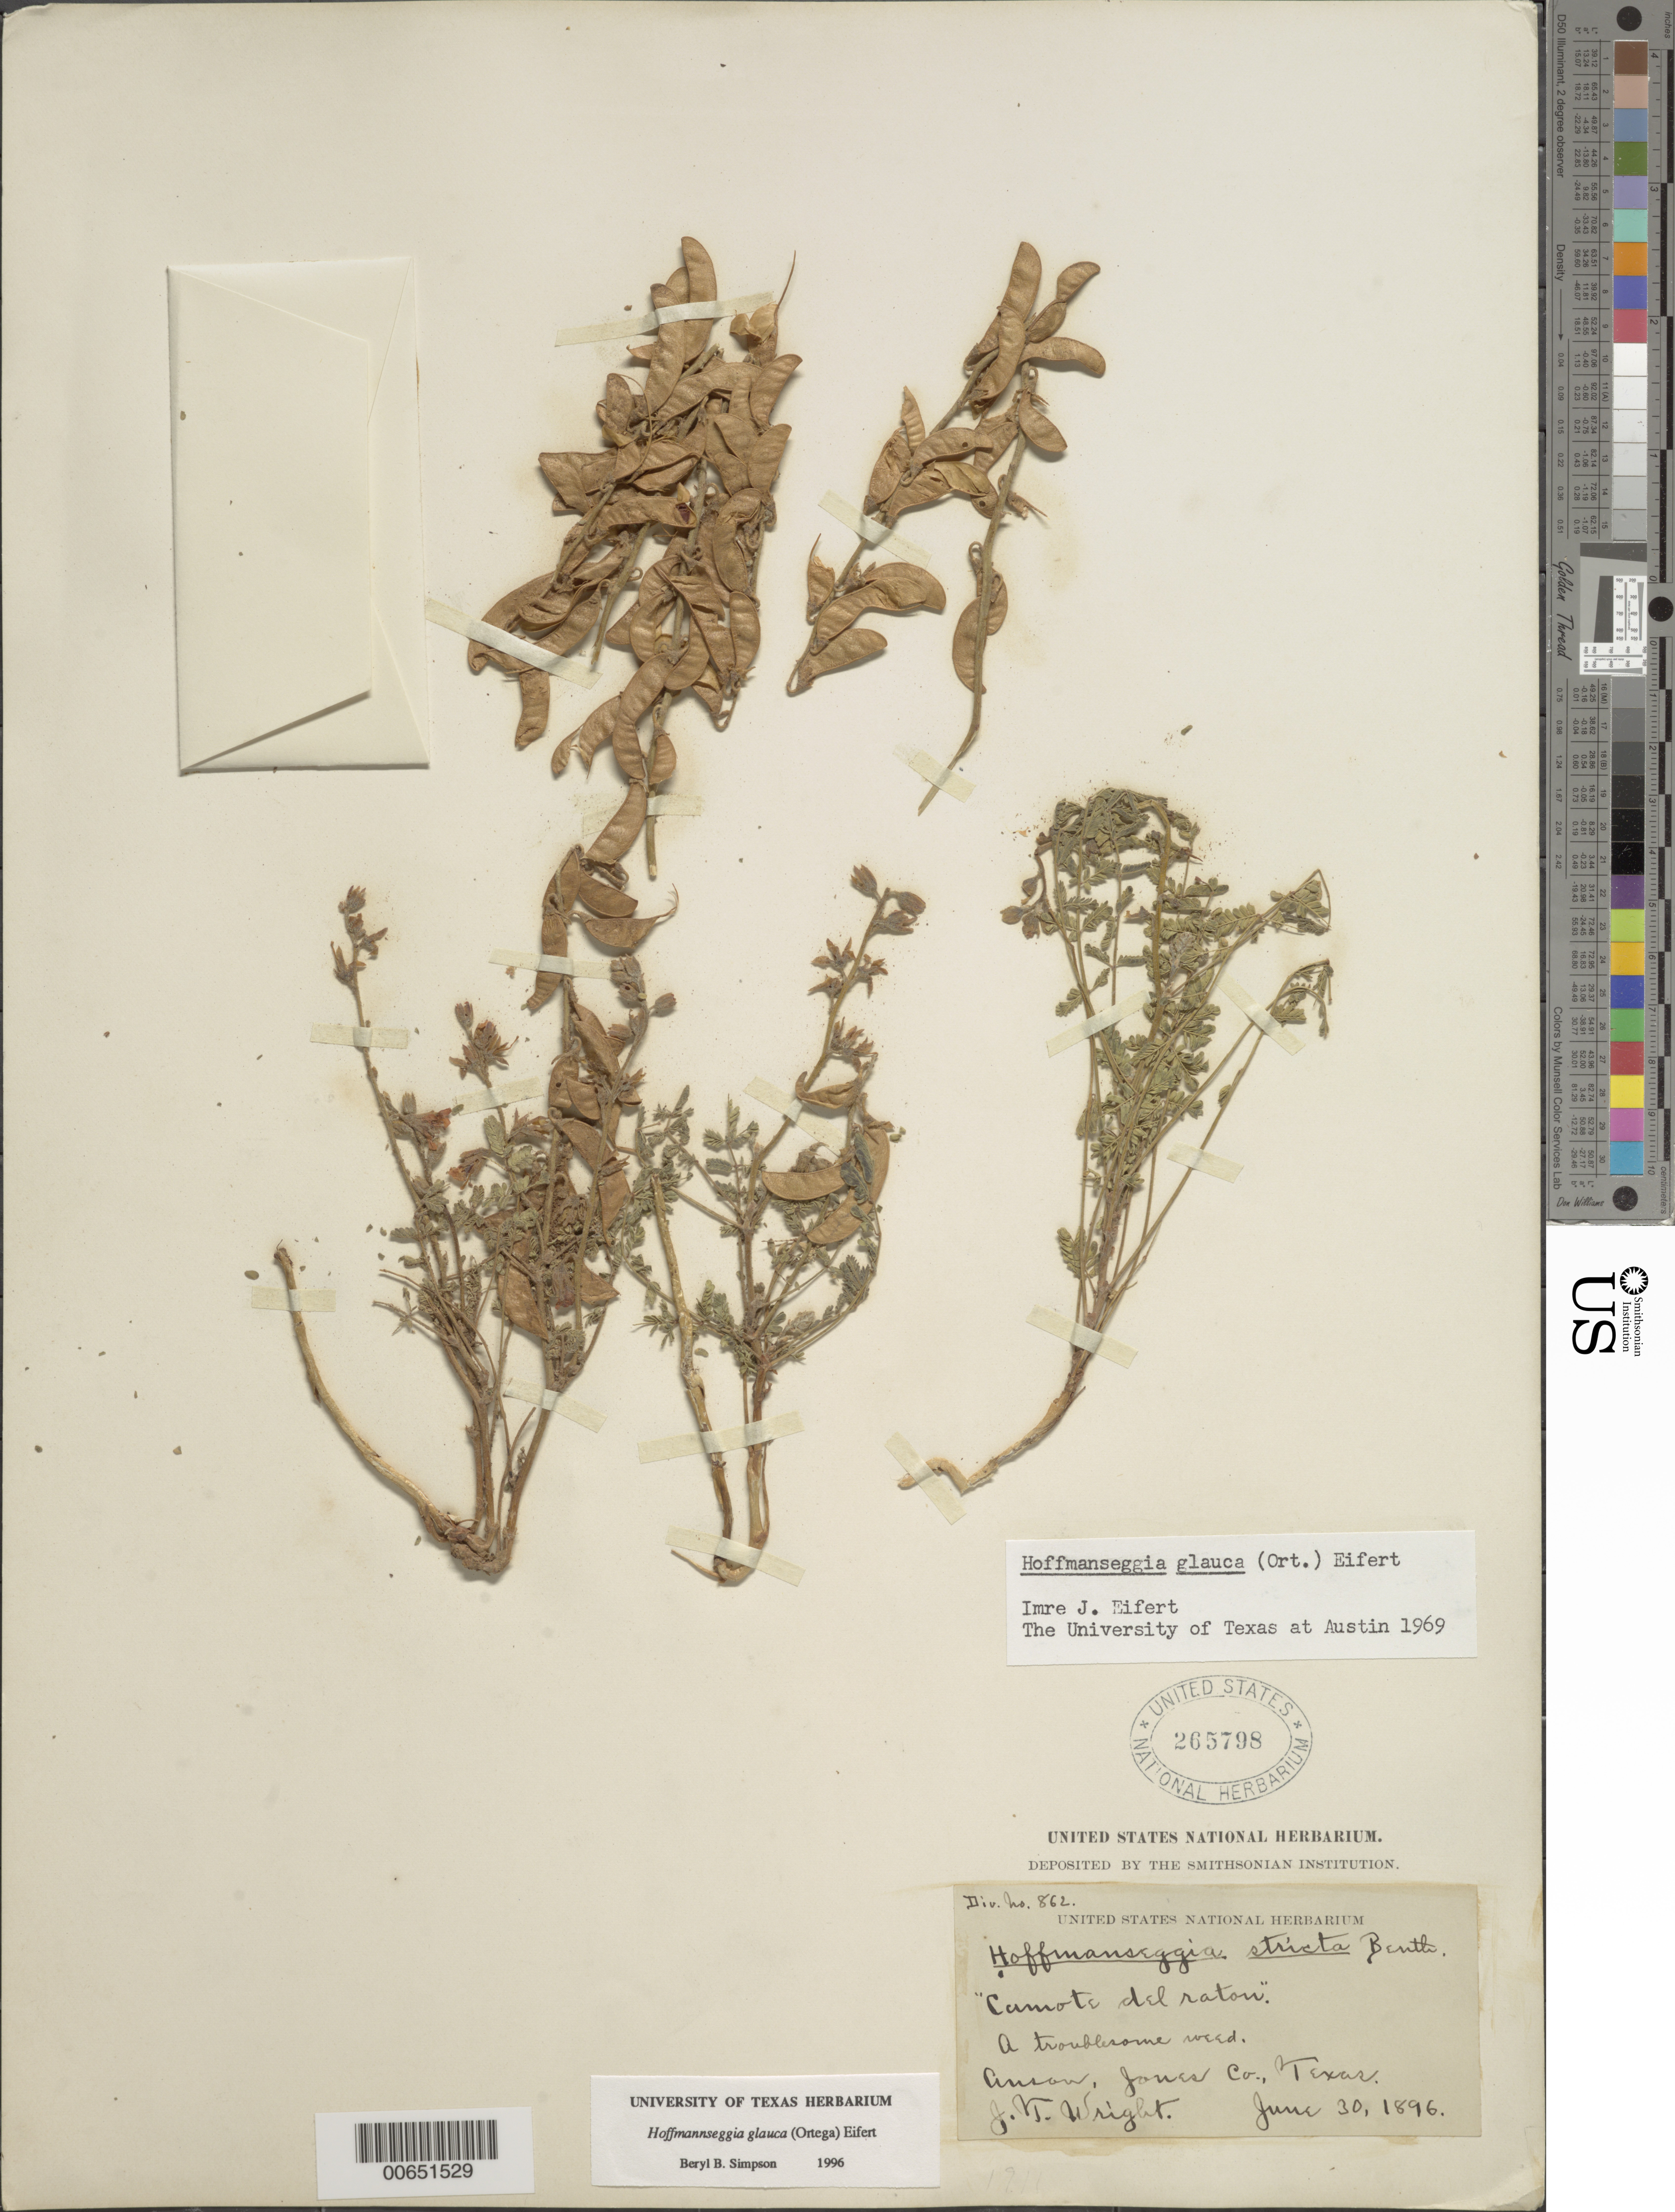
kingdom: Plantae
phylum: Tracheophyta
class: Magnoliopsida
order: Fabales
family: Fabaceae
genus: Hoffmannseggia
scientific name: Hoffmannseggia glauca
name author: (Ortega) Eifert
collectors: J. T. Wright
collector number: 862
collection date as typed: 30 Jun 1896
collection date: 1896-06-30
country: United States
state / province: Texas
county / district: Jones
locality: Anson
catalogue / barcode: US 265798